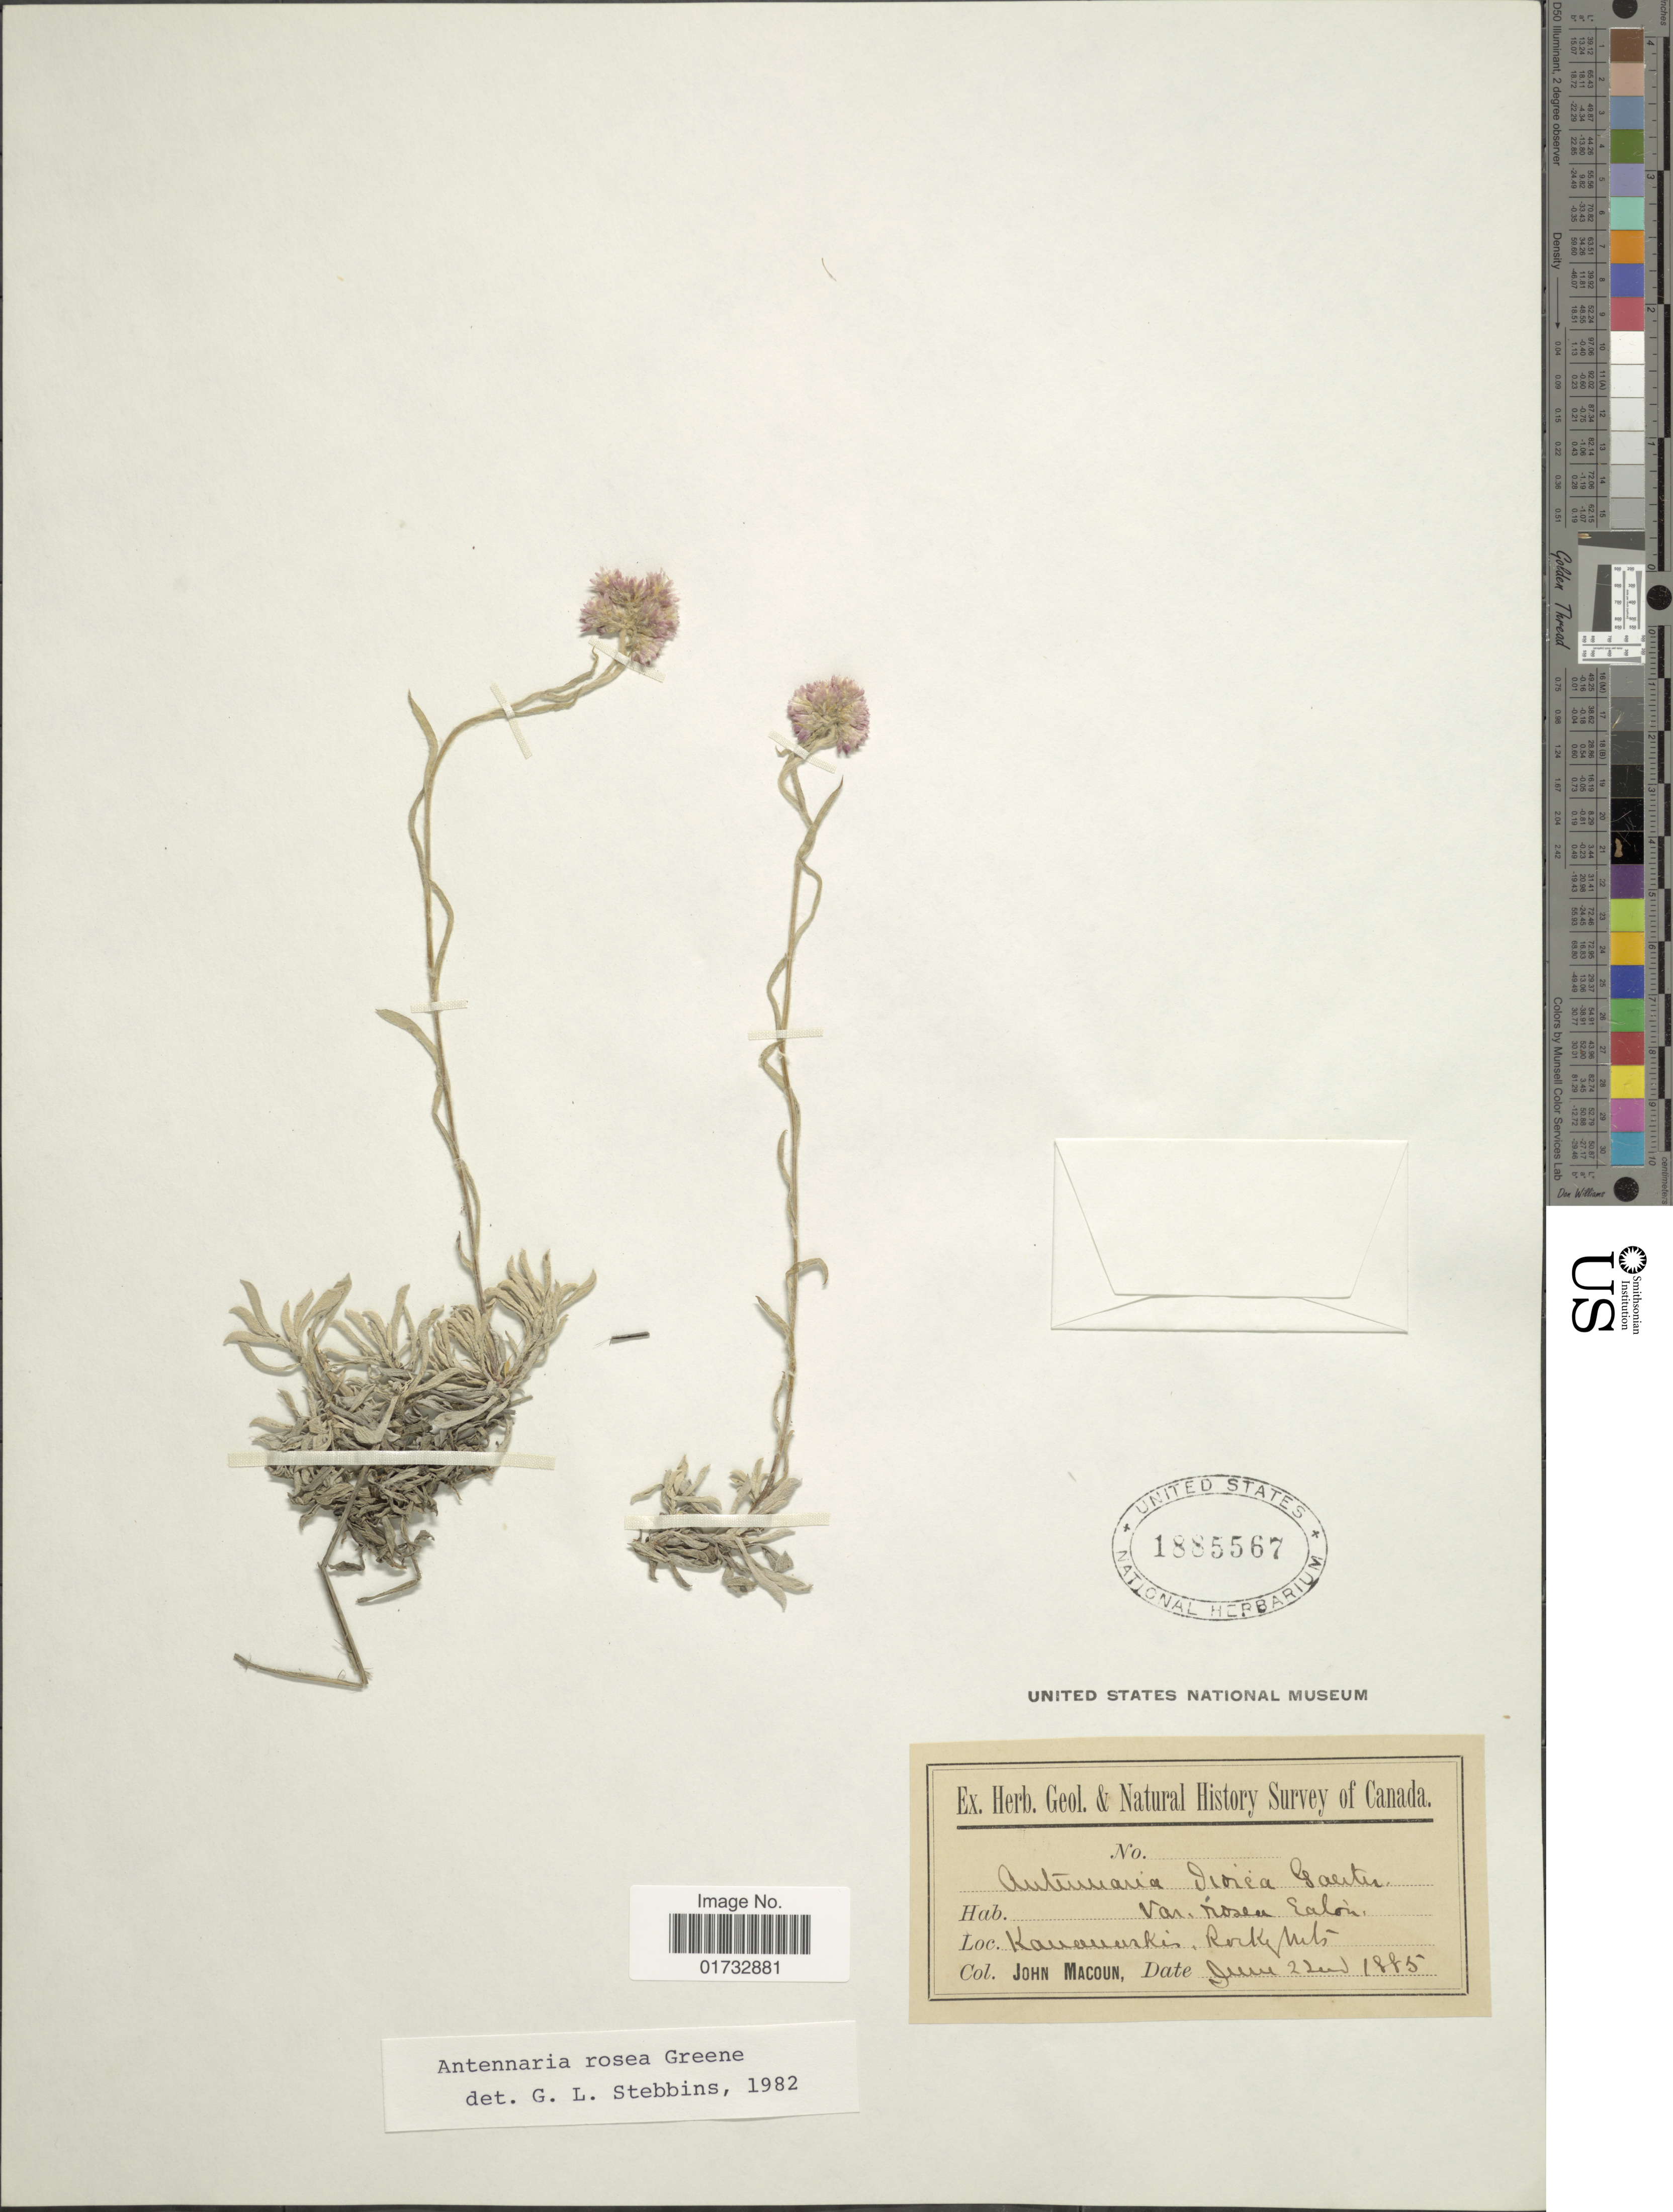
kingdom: Plantae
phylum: Tracheophyta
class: Magnoliopsida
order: Asterales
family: Asteraceae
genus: Antennaria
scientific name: Antennaria rosea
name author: Greene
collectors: J. Macoun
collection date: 1885-06-22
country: Canada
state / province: Alberta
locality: Kananaskis, Rocky Mts.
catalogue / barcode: US 1885567